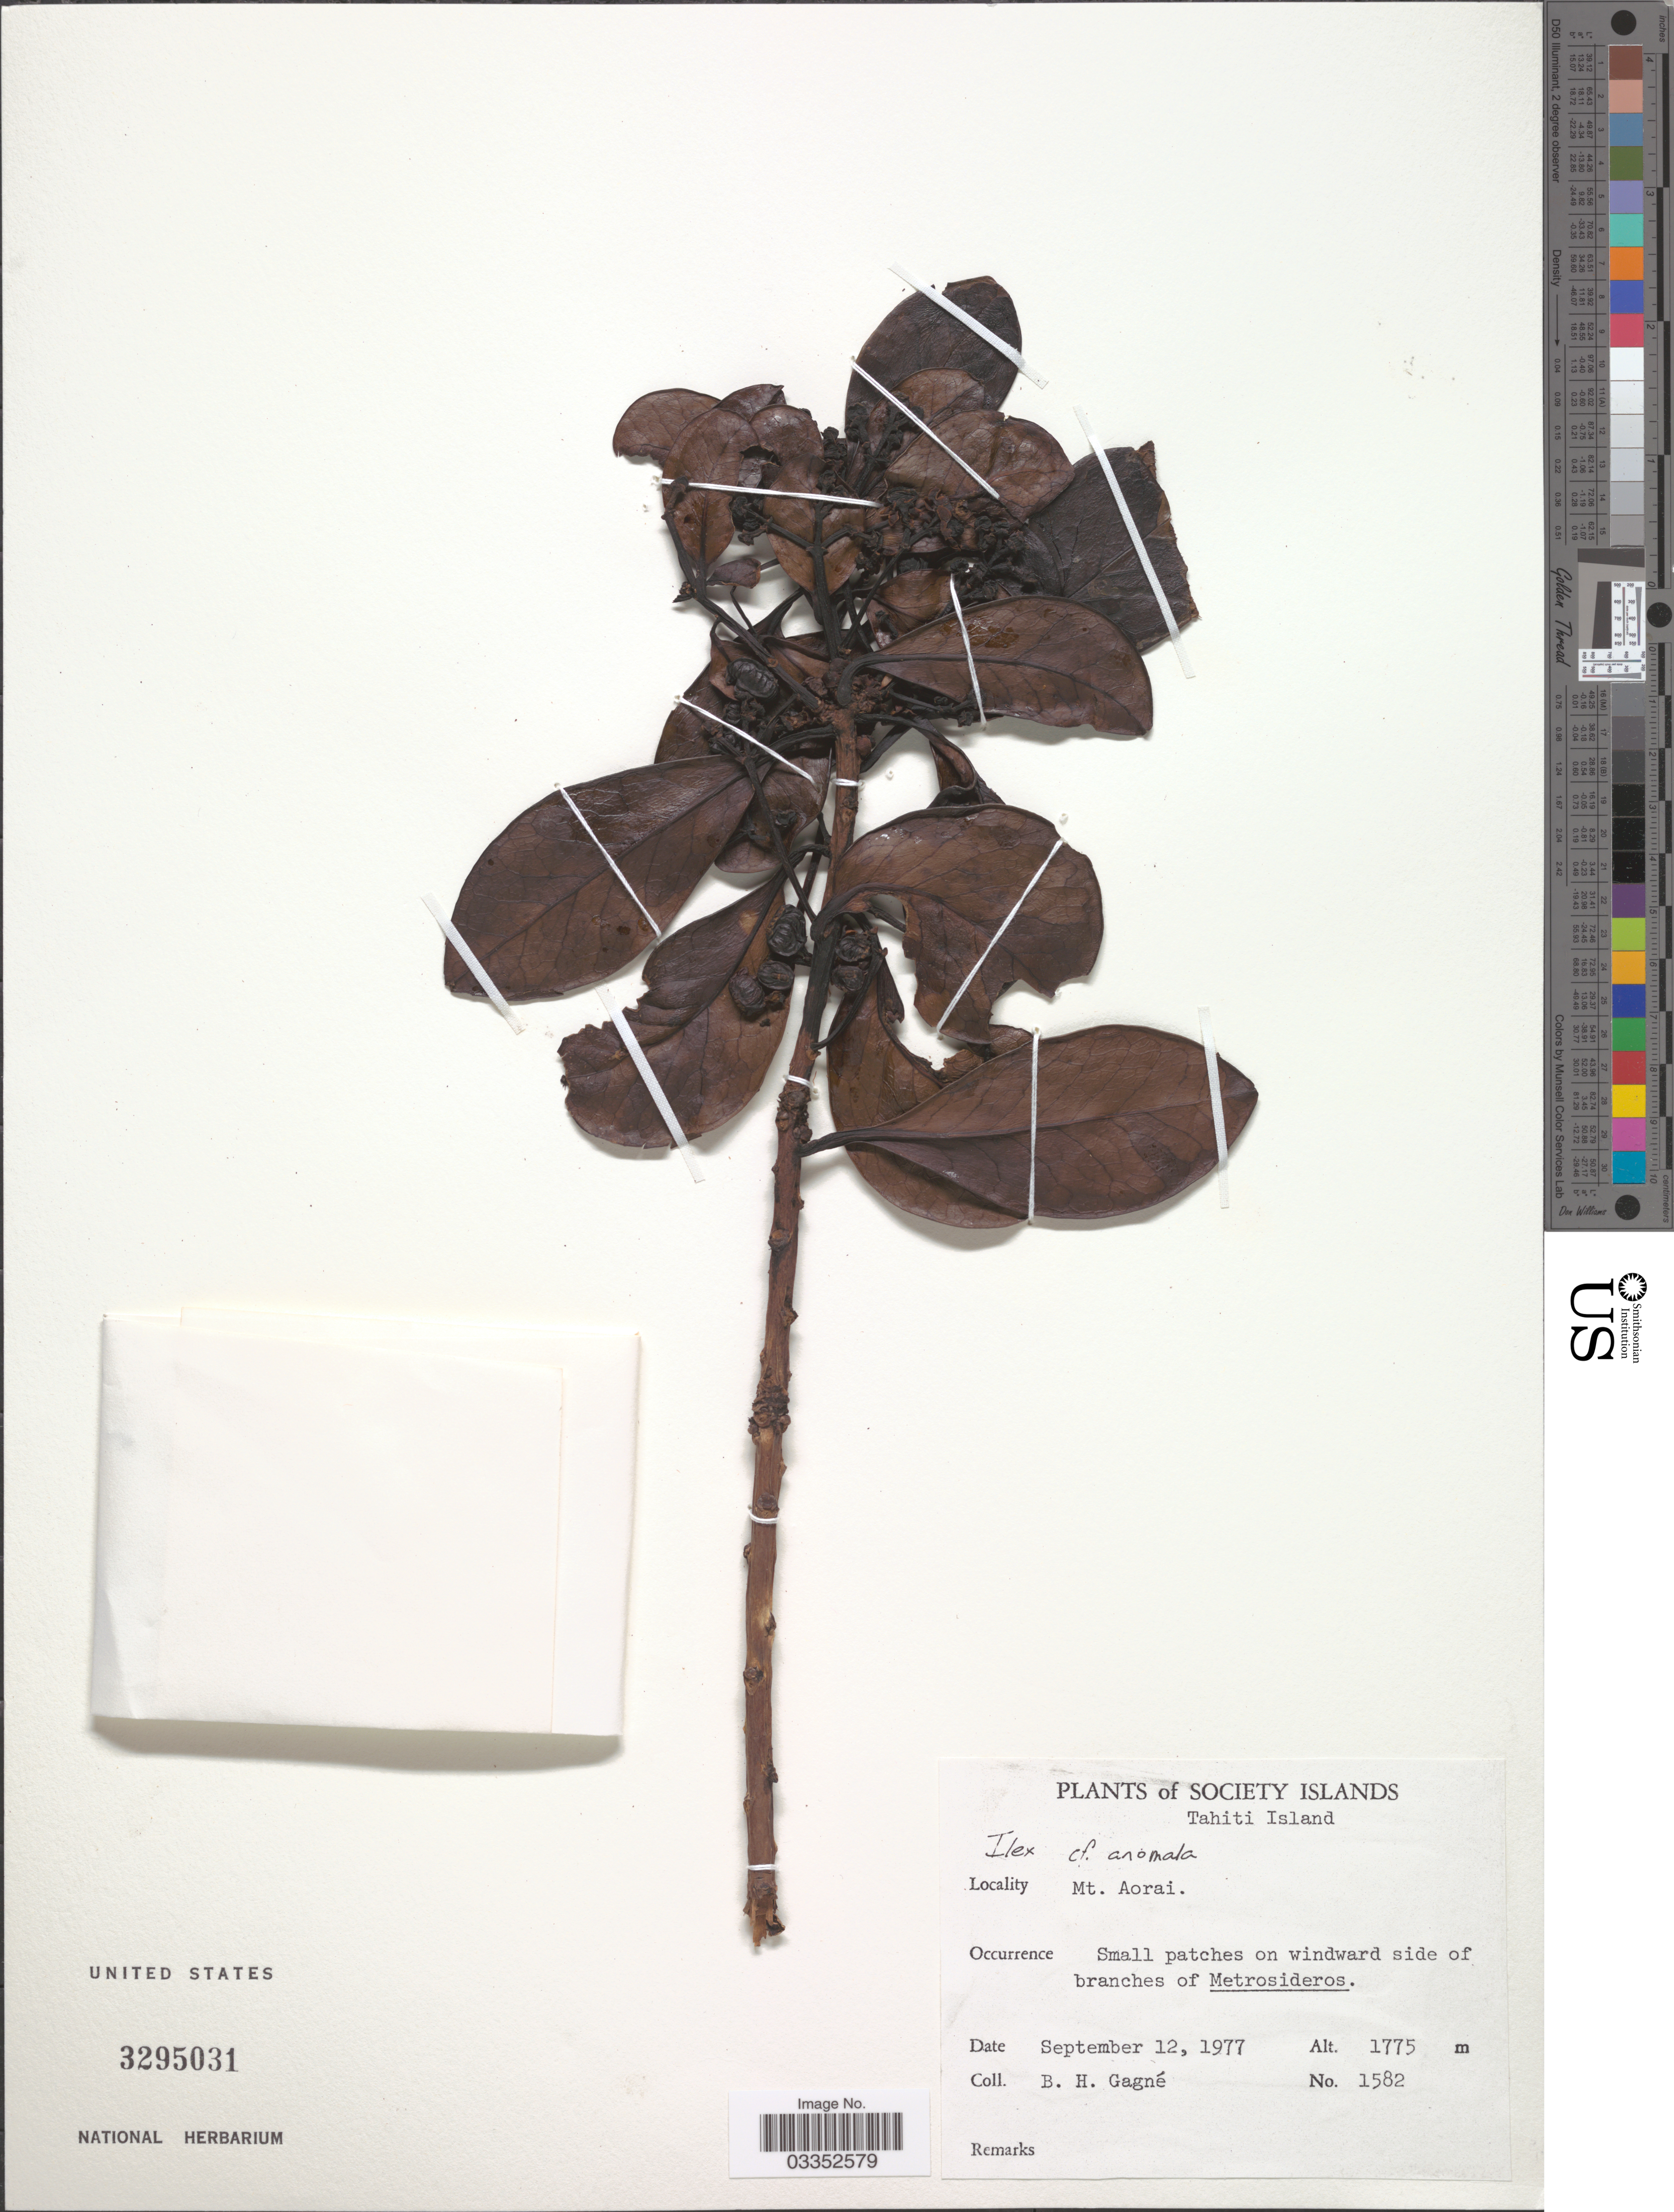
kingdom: Plantae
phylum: Tracheophyta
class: Magnoliopsida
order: Aquifoliales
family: Aquifoliaceae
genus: Ilex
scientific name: Ilex anomala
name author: Hook. & Arn.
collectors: B. H. Gagné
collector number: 1582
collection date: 1977-09-12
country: French Polynesia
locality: Society Islands. Tahiti Island. Mt. Aorai.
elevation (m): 1775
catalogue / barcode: US 3295031